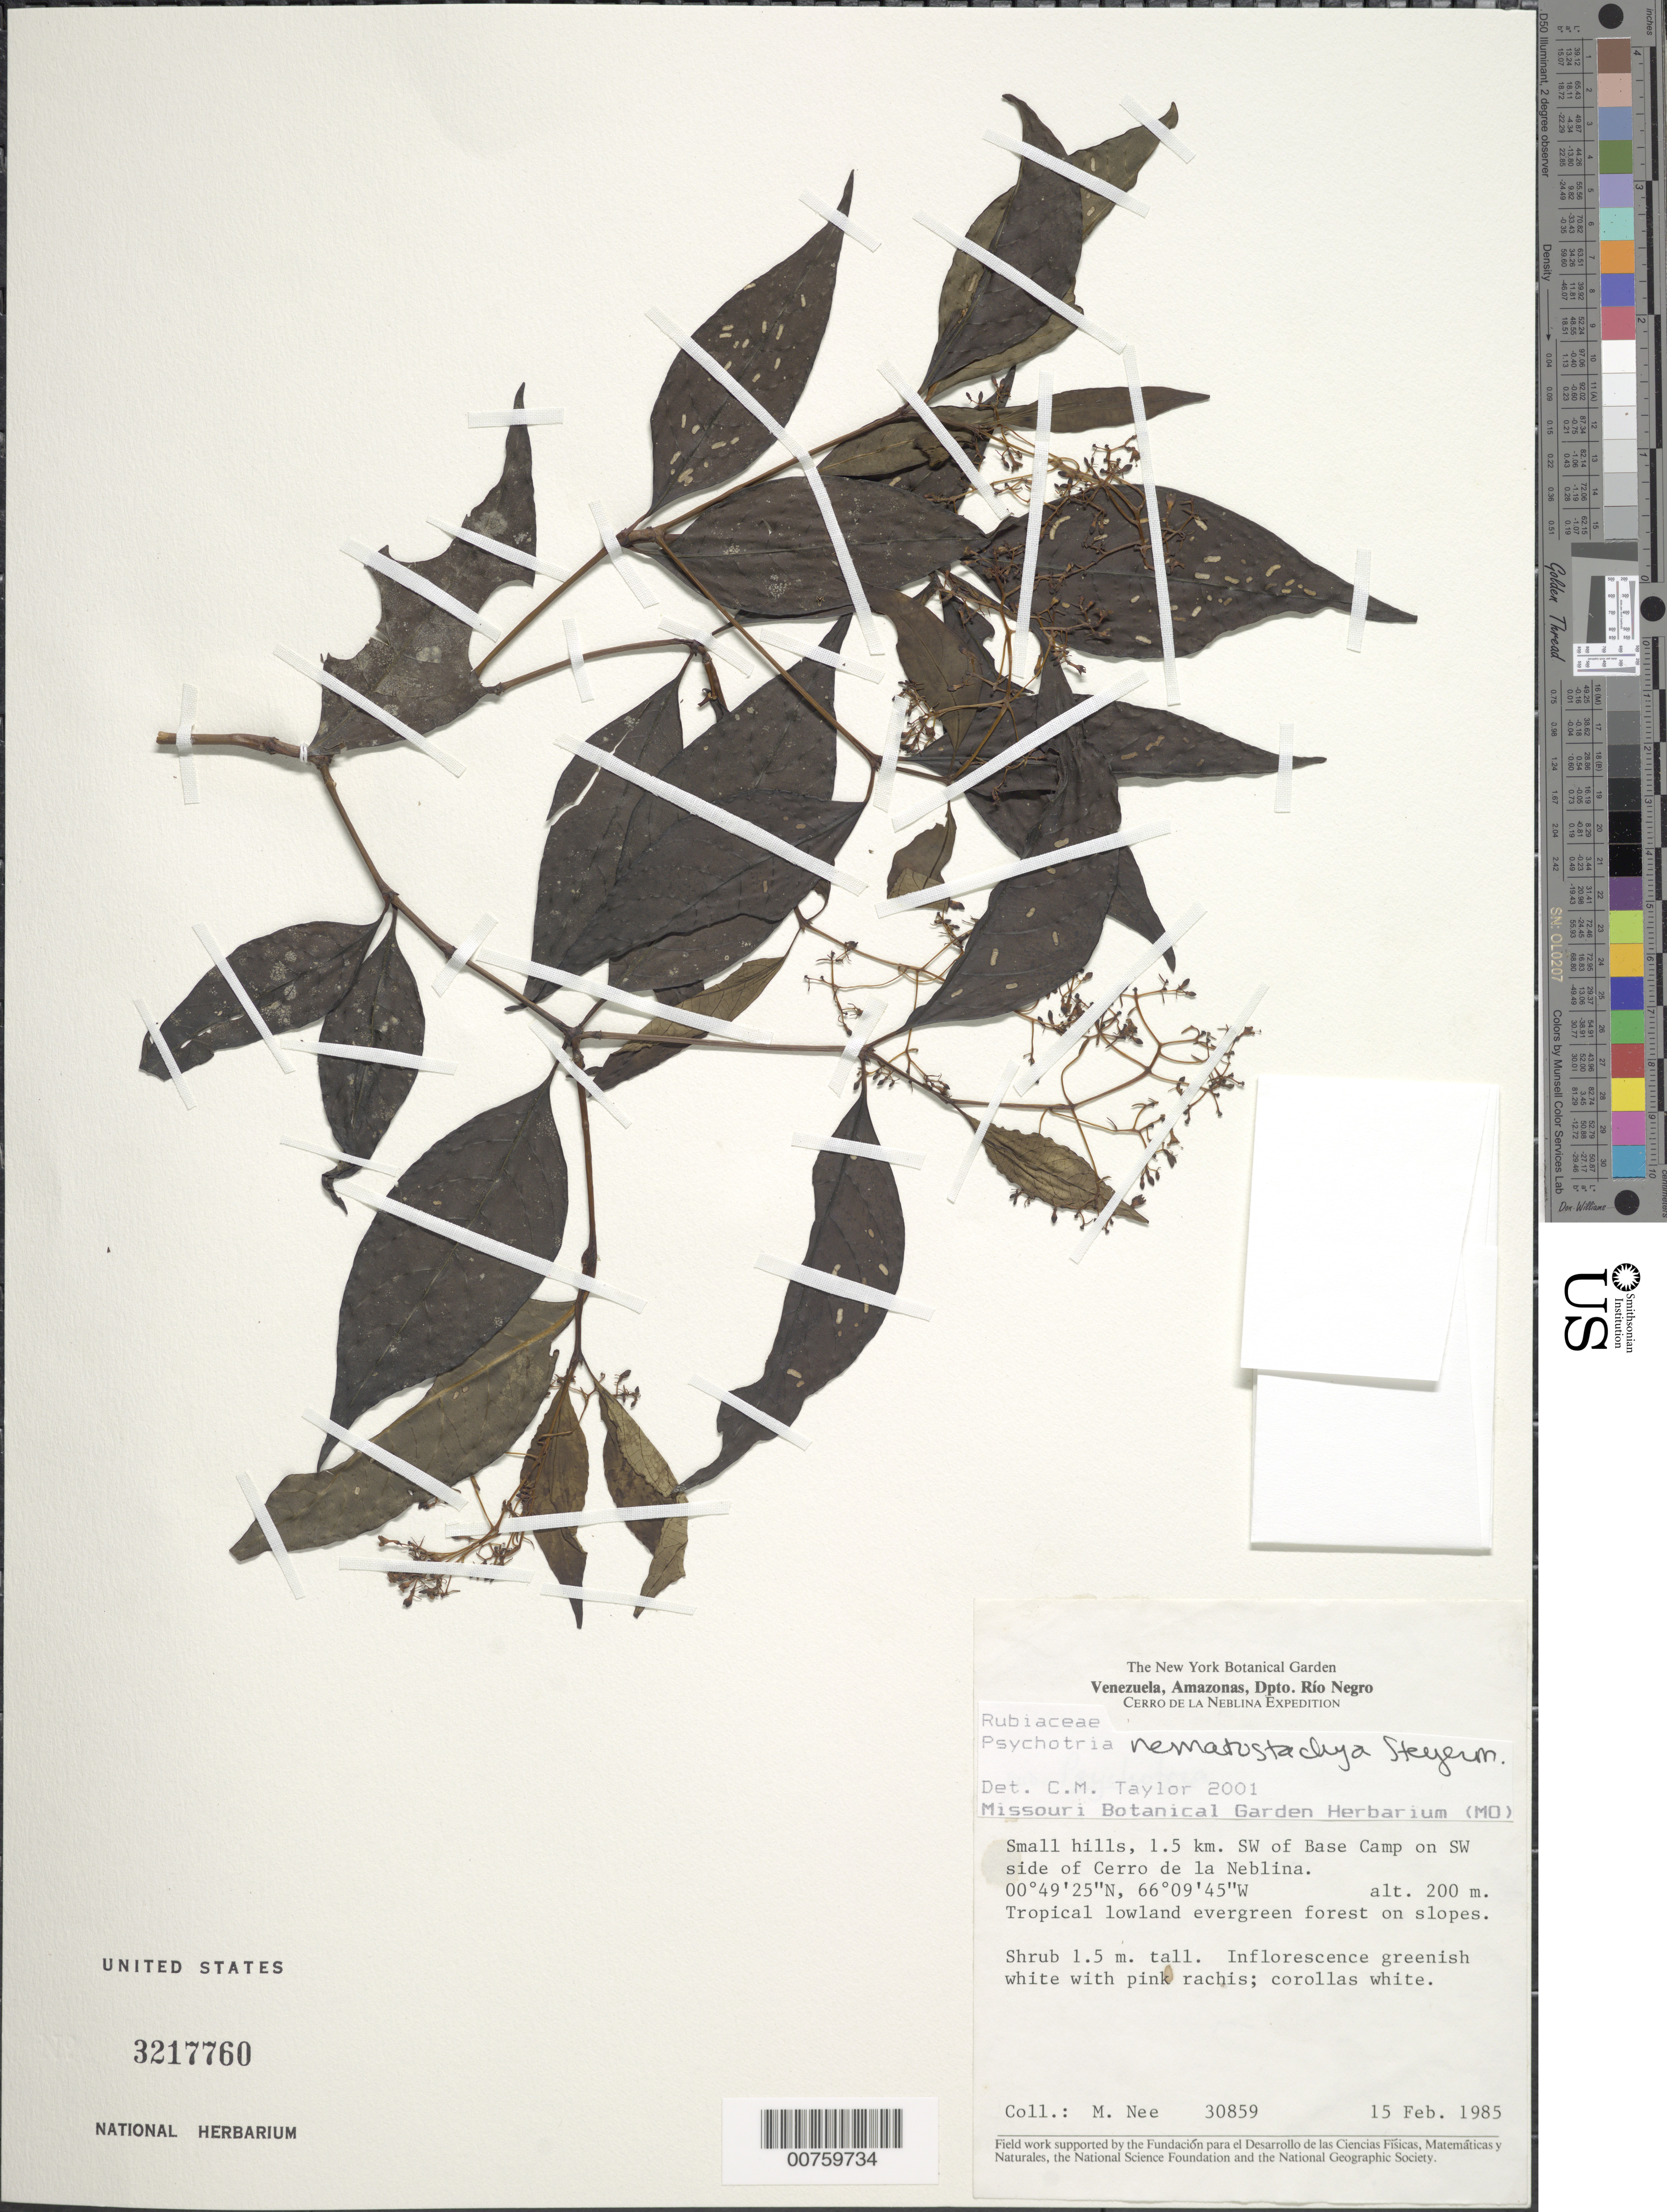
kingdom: Plantae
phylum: Tracheophyta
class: Magnoliopsida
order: Gentianales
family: Rubiaceae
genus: Psychotria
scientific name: Psychotria nematostachya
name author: Steyerm.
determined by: Taylor, Charlotte M.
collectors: M. Nee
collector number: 30859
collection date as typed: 15-Feb-85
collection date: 1985-02-15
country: Venezuela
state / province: Amazonas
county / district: Río Negro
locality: Cerro de la Neblina, SW of, 1.5 km SW of Base Camp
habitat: Small hills; tropical lowland evergreen forest on slopes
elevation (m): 200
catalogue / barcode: US 3217760